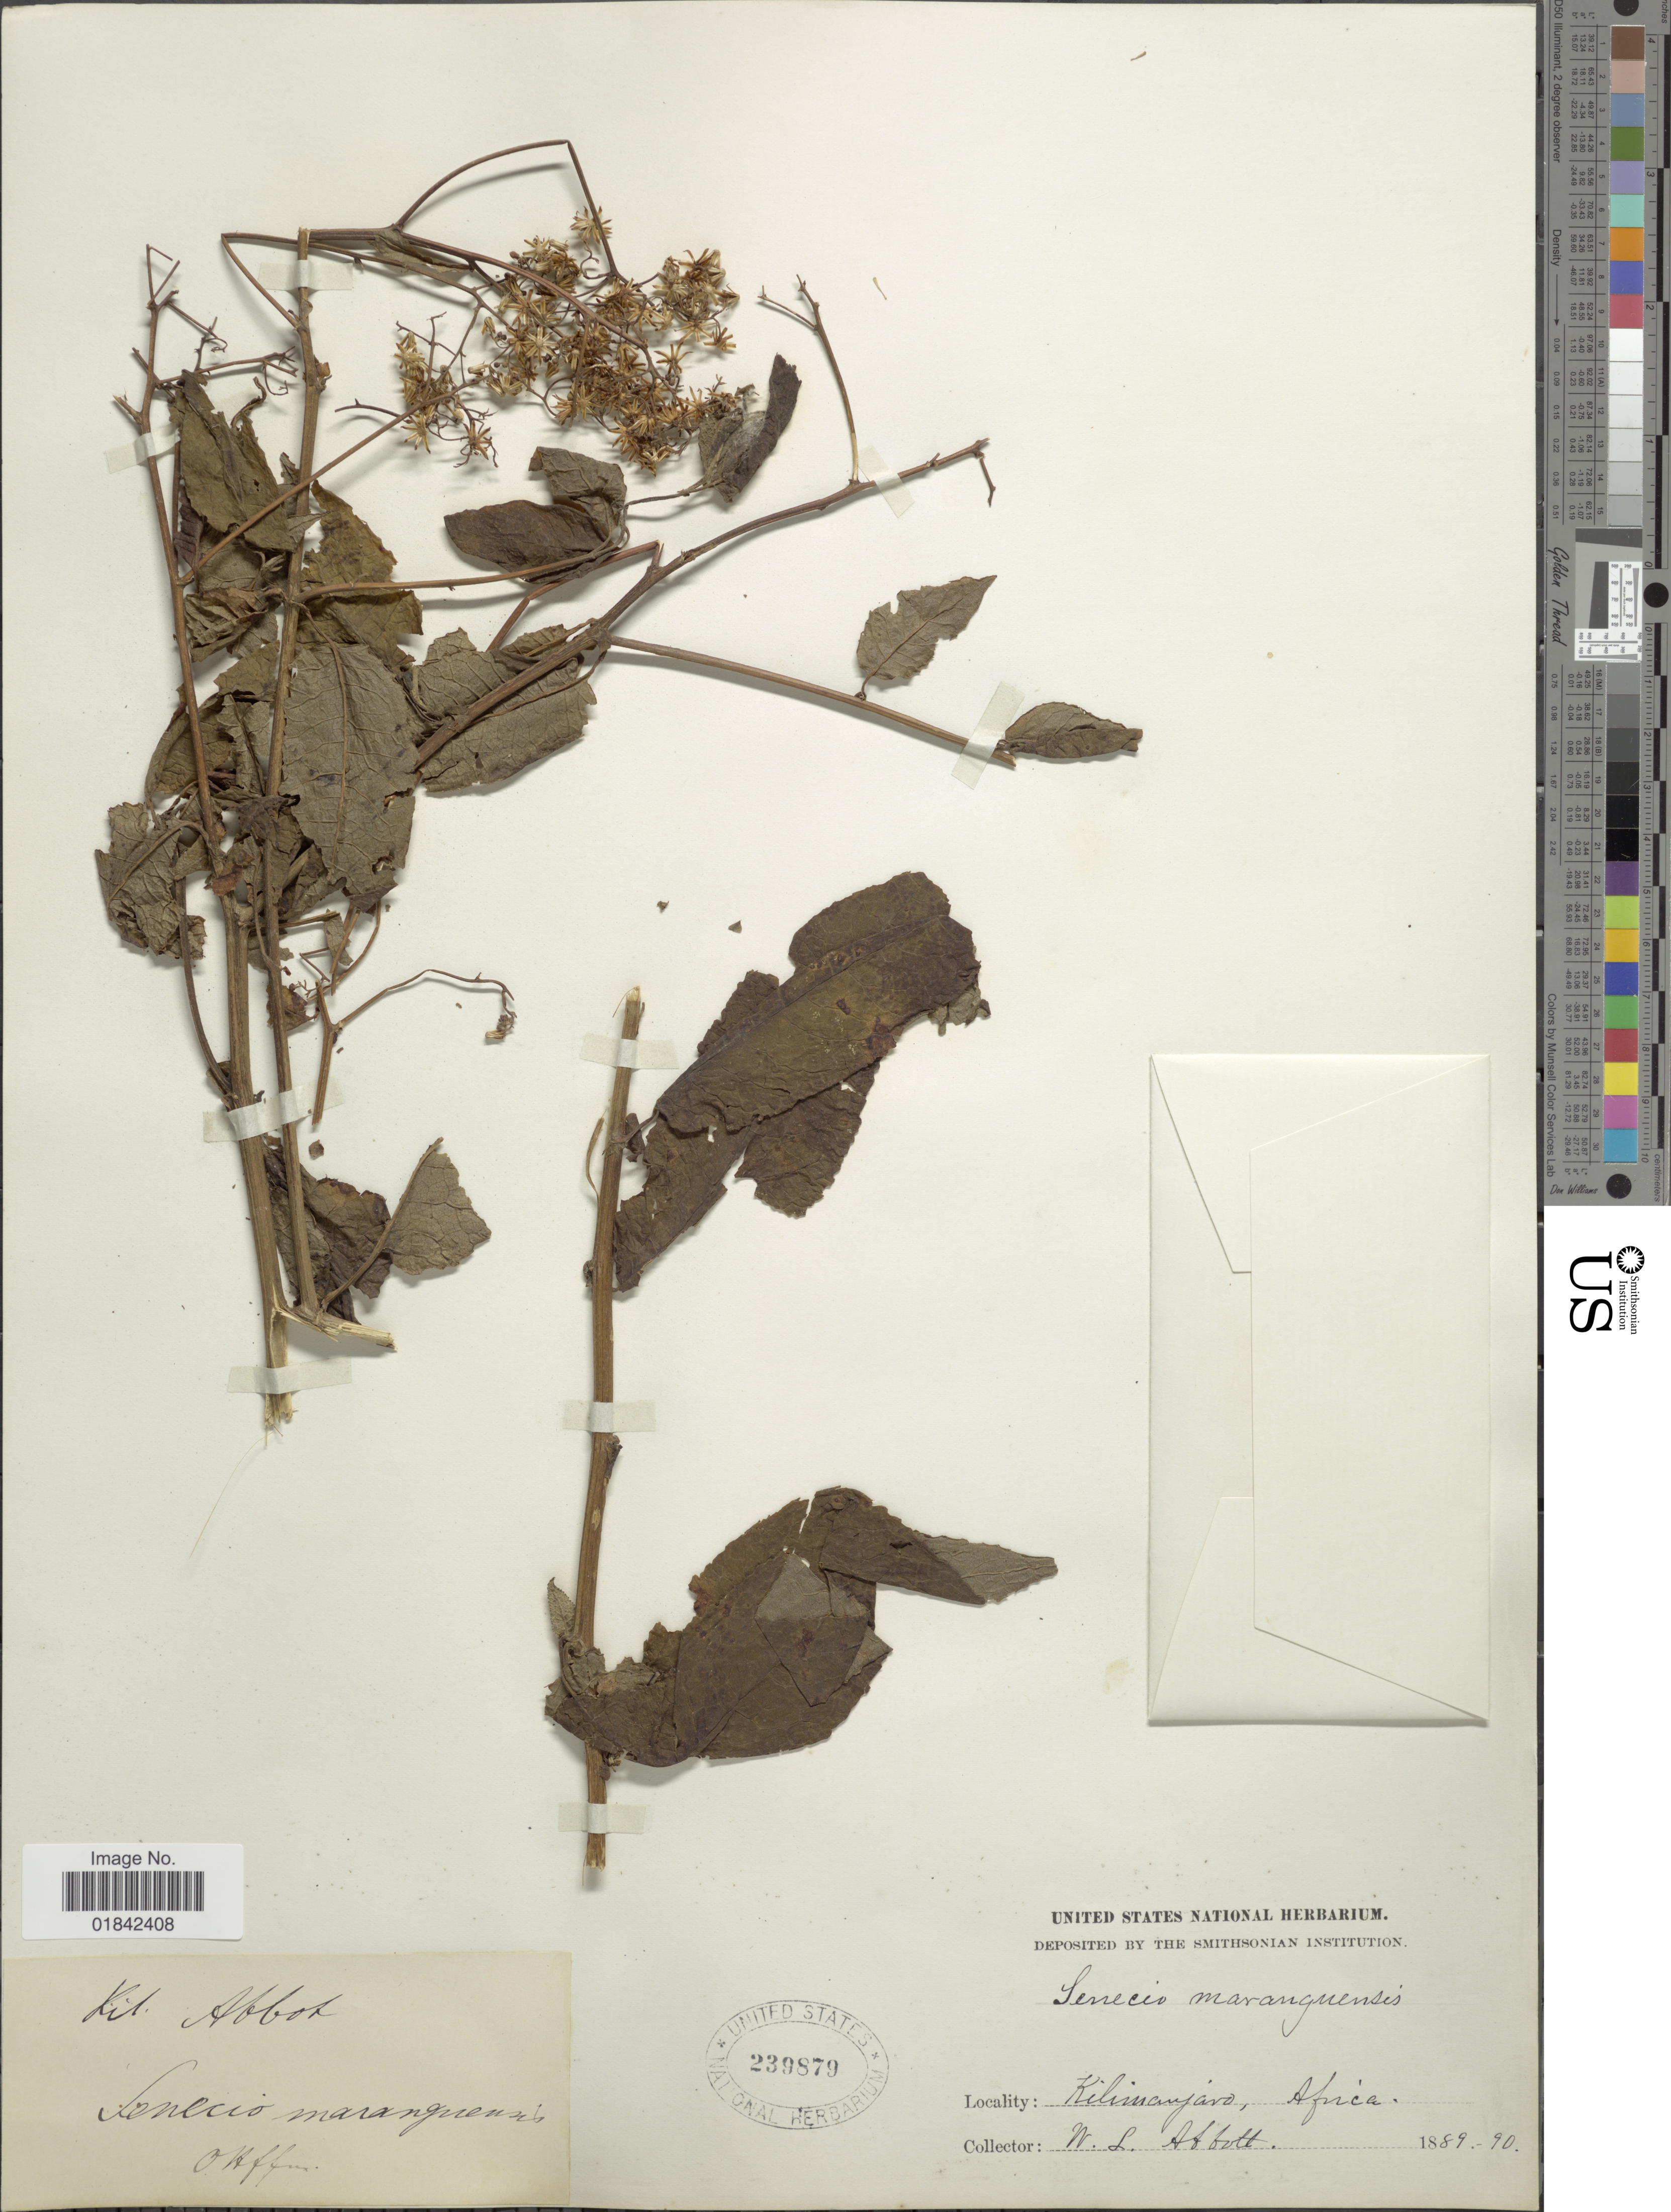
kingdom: Plantae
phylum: Tracheophyta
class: Magnoliopsida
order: Asterales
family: Asteraceae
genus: Senecio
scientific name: Senecio maranguensis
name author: O. Hoffm.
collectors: W. L. Abbott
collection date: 1889/1890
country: Tanzania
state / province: Kilimanjaro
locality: Kilimanjaro, Africa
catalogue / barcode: US 239879